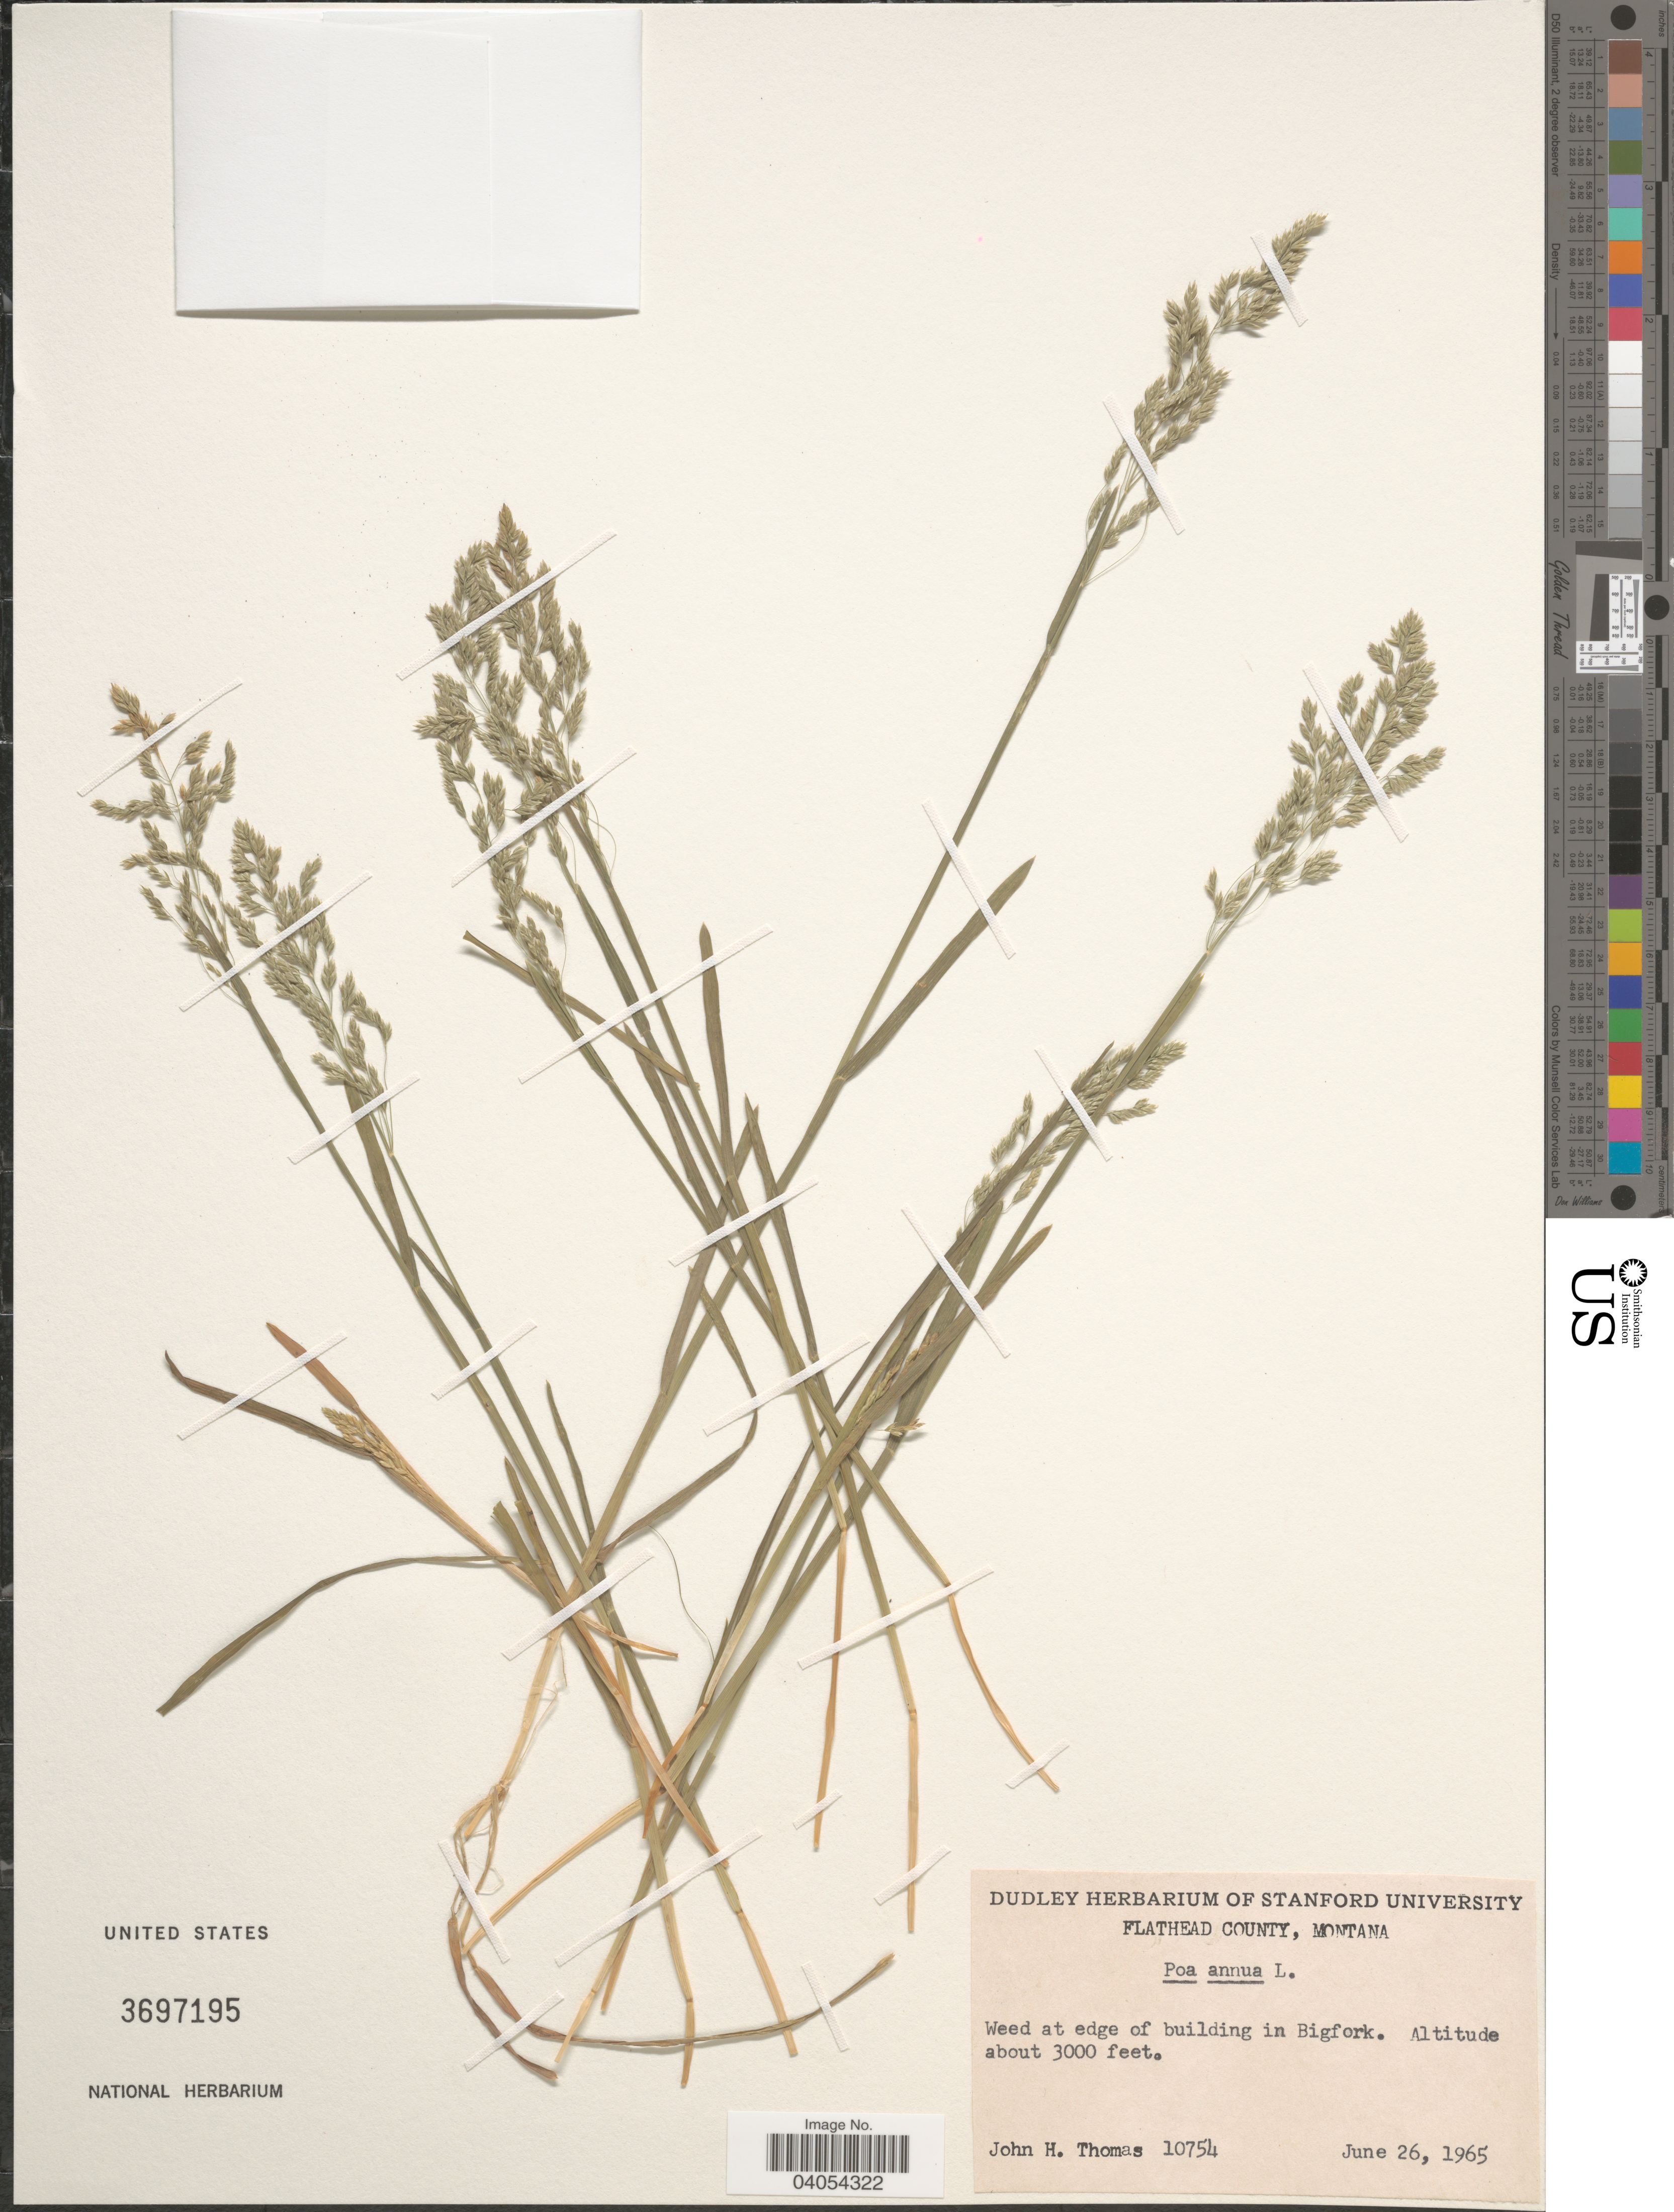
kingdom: Plantae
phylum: Tracheophyta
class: Liliopsida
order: Poales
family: Poaceae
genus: Poa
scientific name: Poa annua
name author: L.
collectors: J. H. Thomas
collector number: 10754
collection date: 1965-06-26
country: United States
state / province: Montana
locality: Flathead County. In Bigfork.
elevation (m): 914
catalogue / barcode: US 3697195